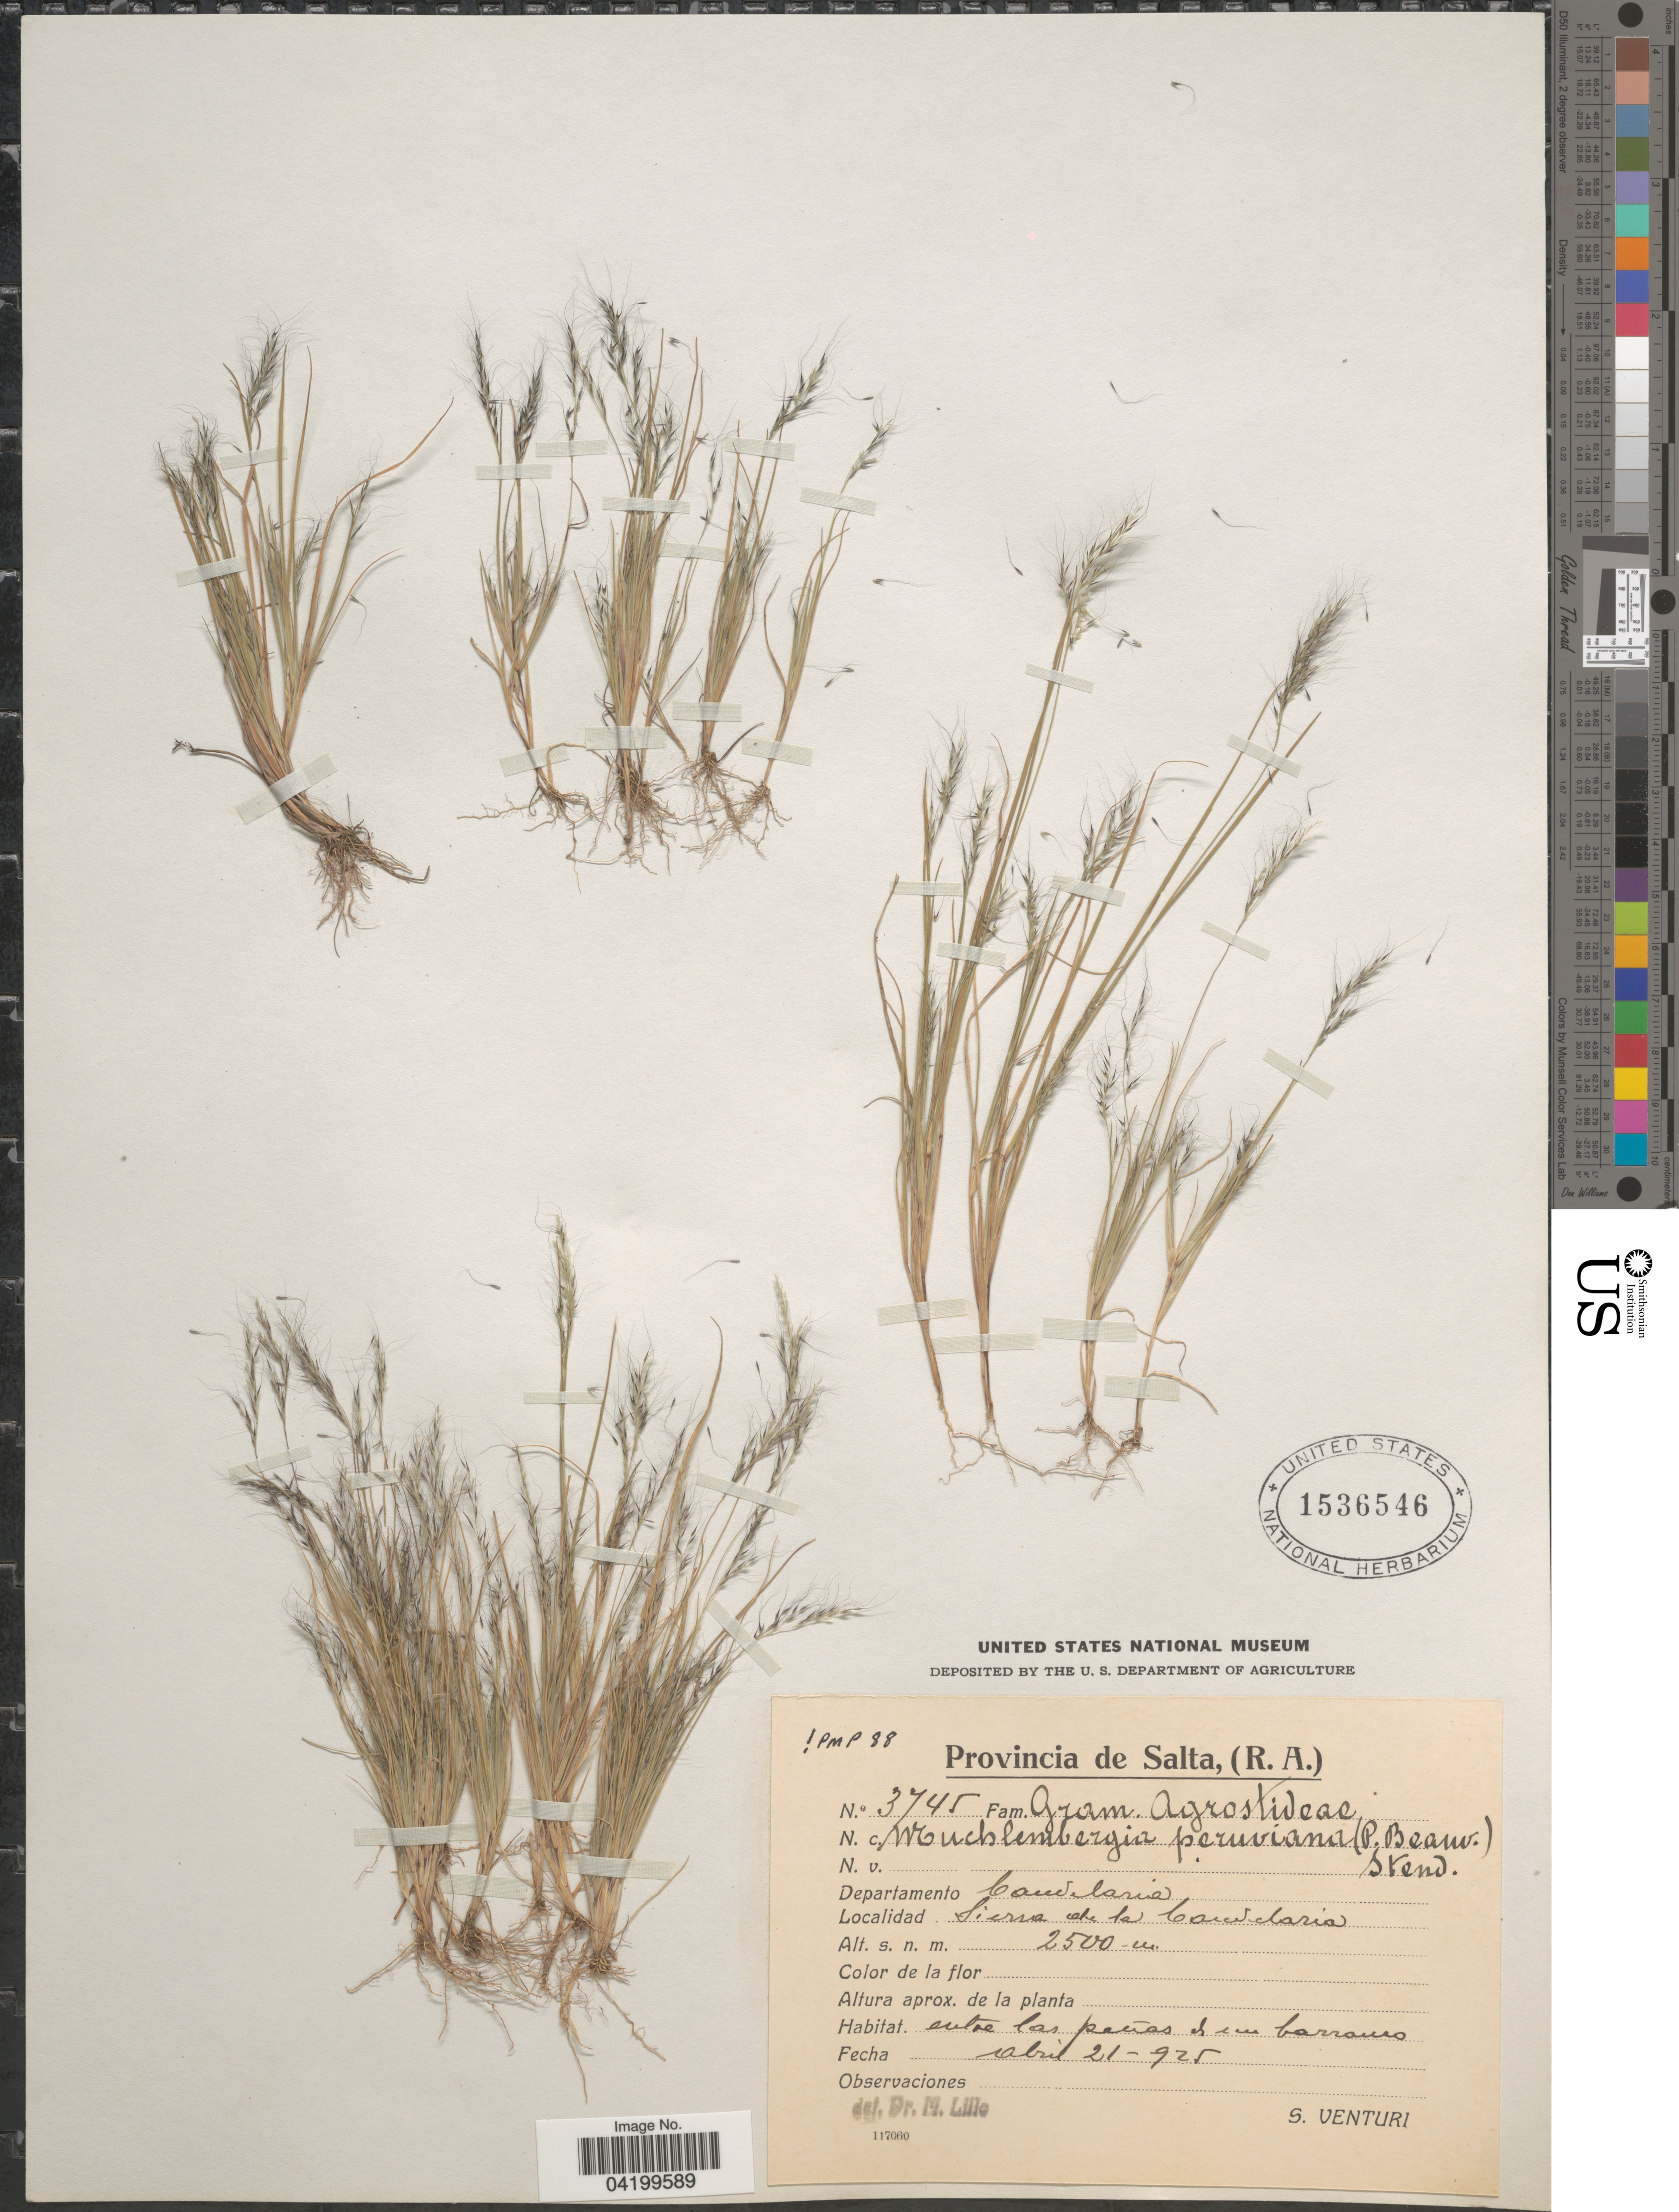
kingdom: Plantae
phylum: Tracheophyta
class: Liliopsida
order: Poales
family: Poaceae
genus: Muhlenbergia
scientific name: Muhlenbergia peruviana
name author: (P. Beauv.) Steud.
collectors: S. Venturi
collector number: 3745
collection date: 1925-04-21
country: Argentina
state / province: Salta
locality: Departamento Candelaria. Sierra de la Candelaria.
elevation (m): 2500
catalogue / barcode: US 1536546